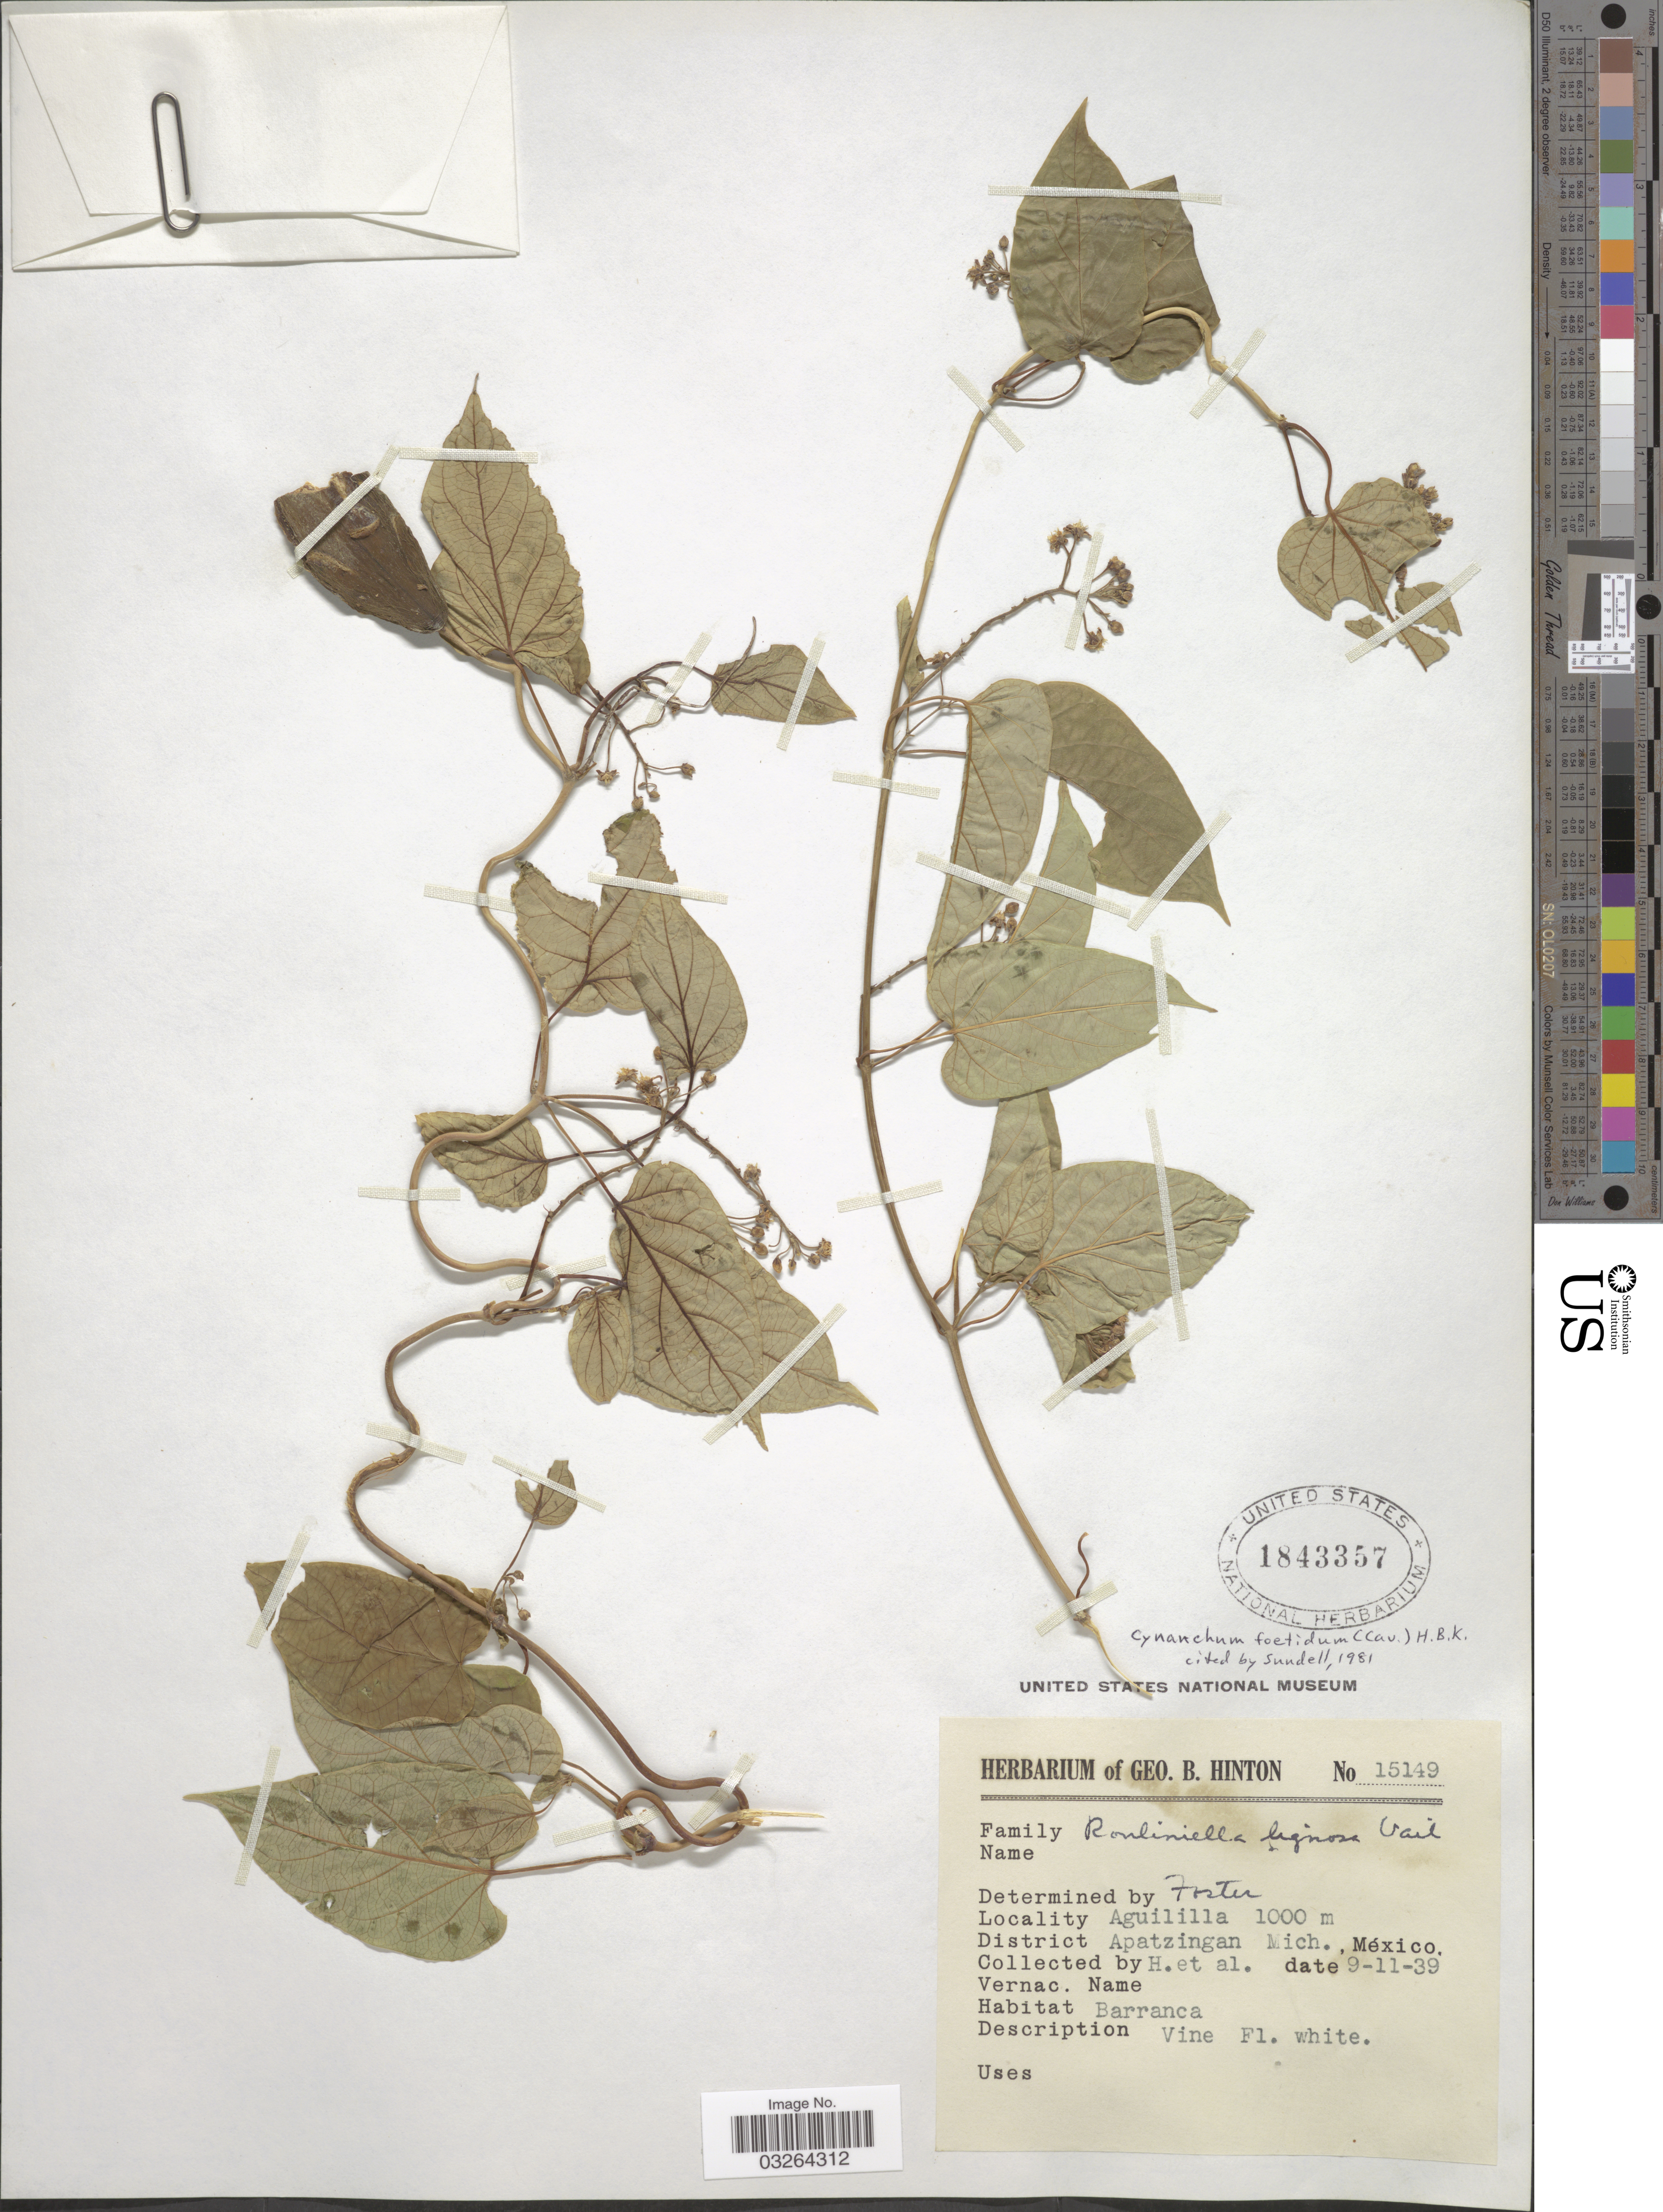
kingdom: Plantae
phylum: Tracheophyta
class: Magnoliopsida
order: Gentianales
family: Apocynaceae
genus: Cynanchum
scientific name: Cynanchum foetidum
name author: (Cav.) Kunth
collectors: G. B. Hinton & et al.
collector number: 15149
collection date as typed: Transcribed d/m/y: 9/11/39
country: Mexico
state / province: Michoacán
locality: Aguililla, District Apatzingan.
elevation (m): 1000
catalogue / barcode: US 1843357